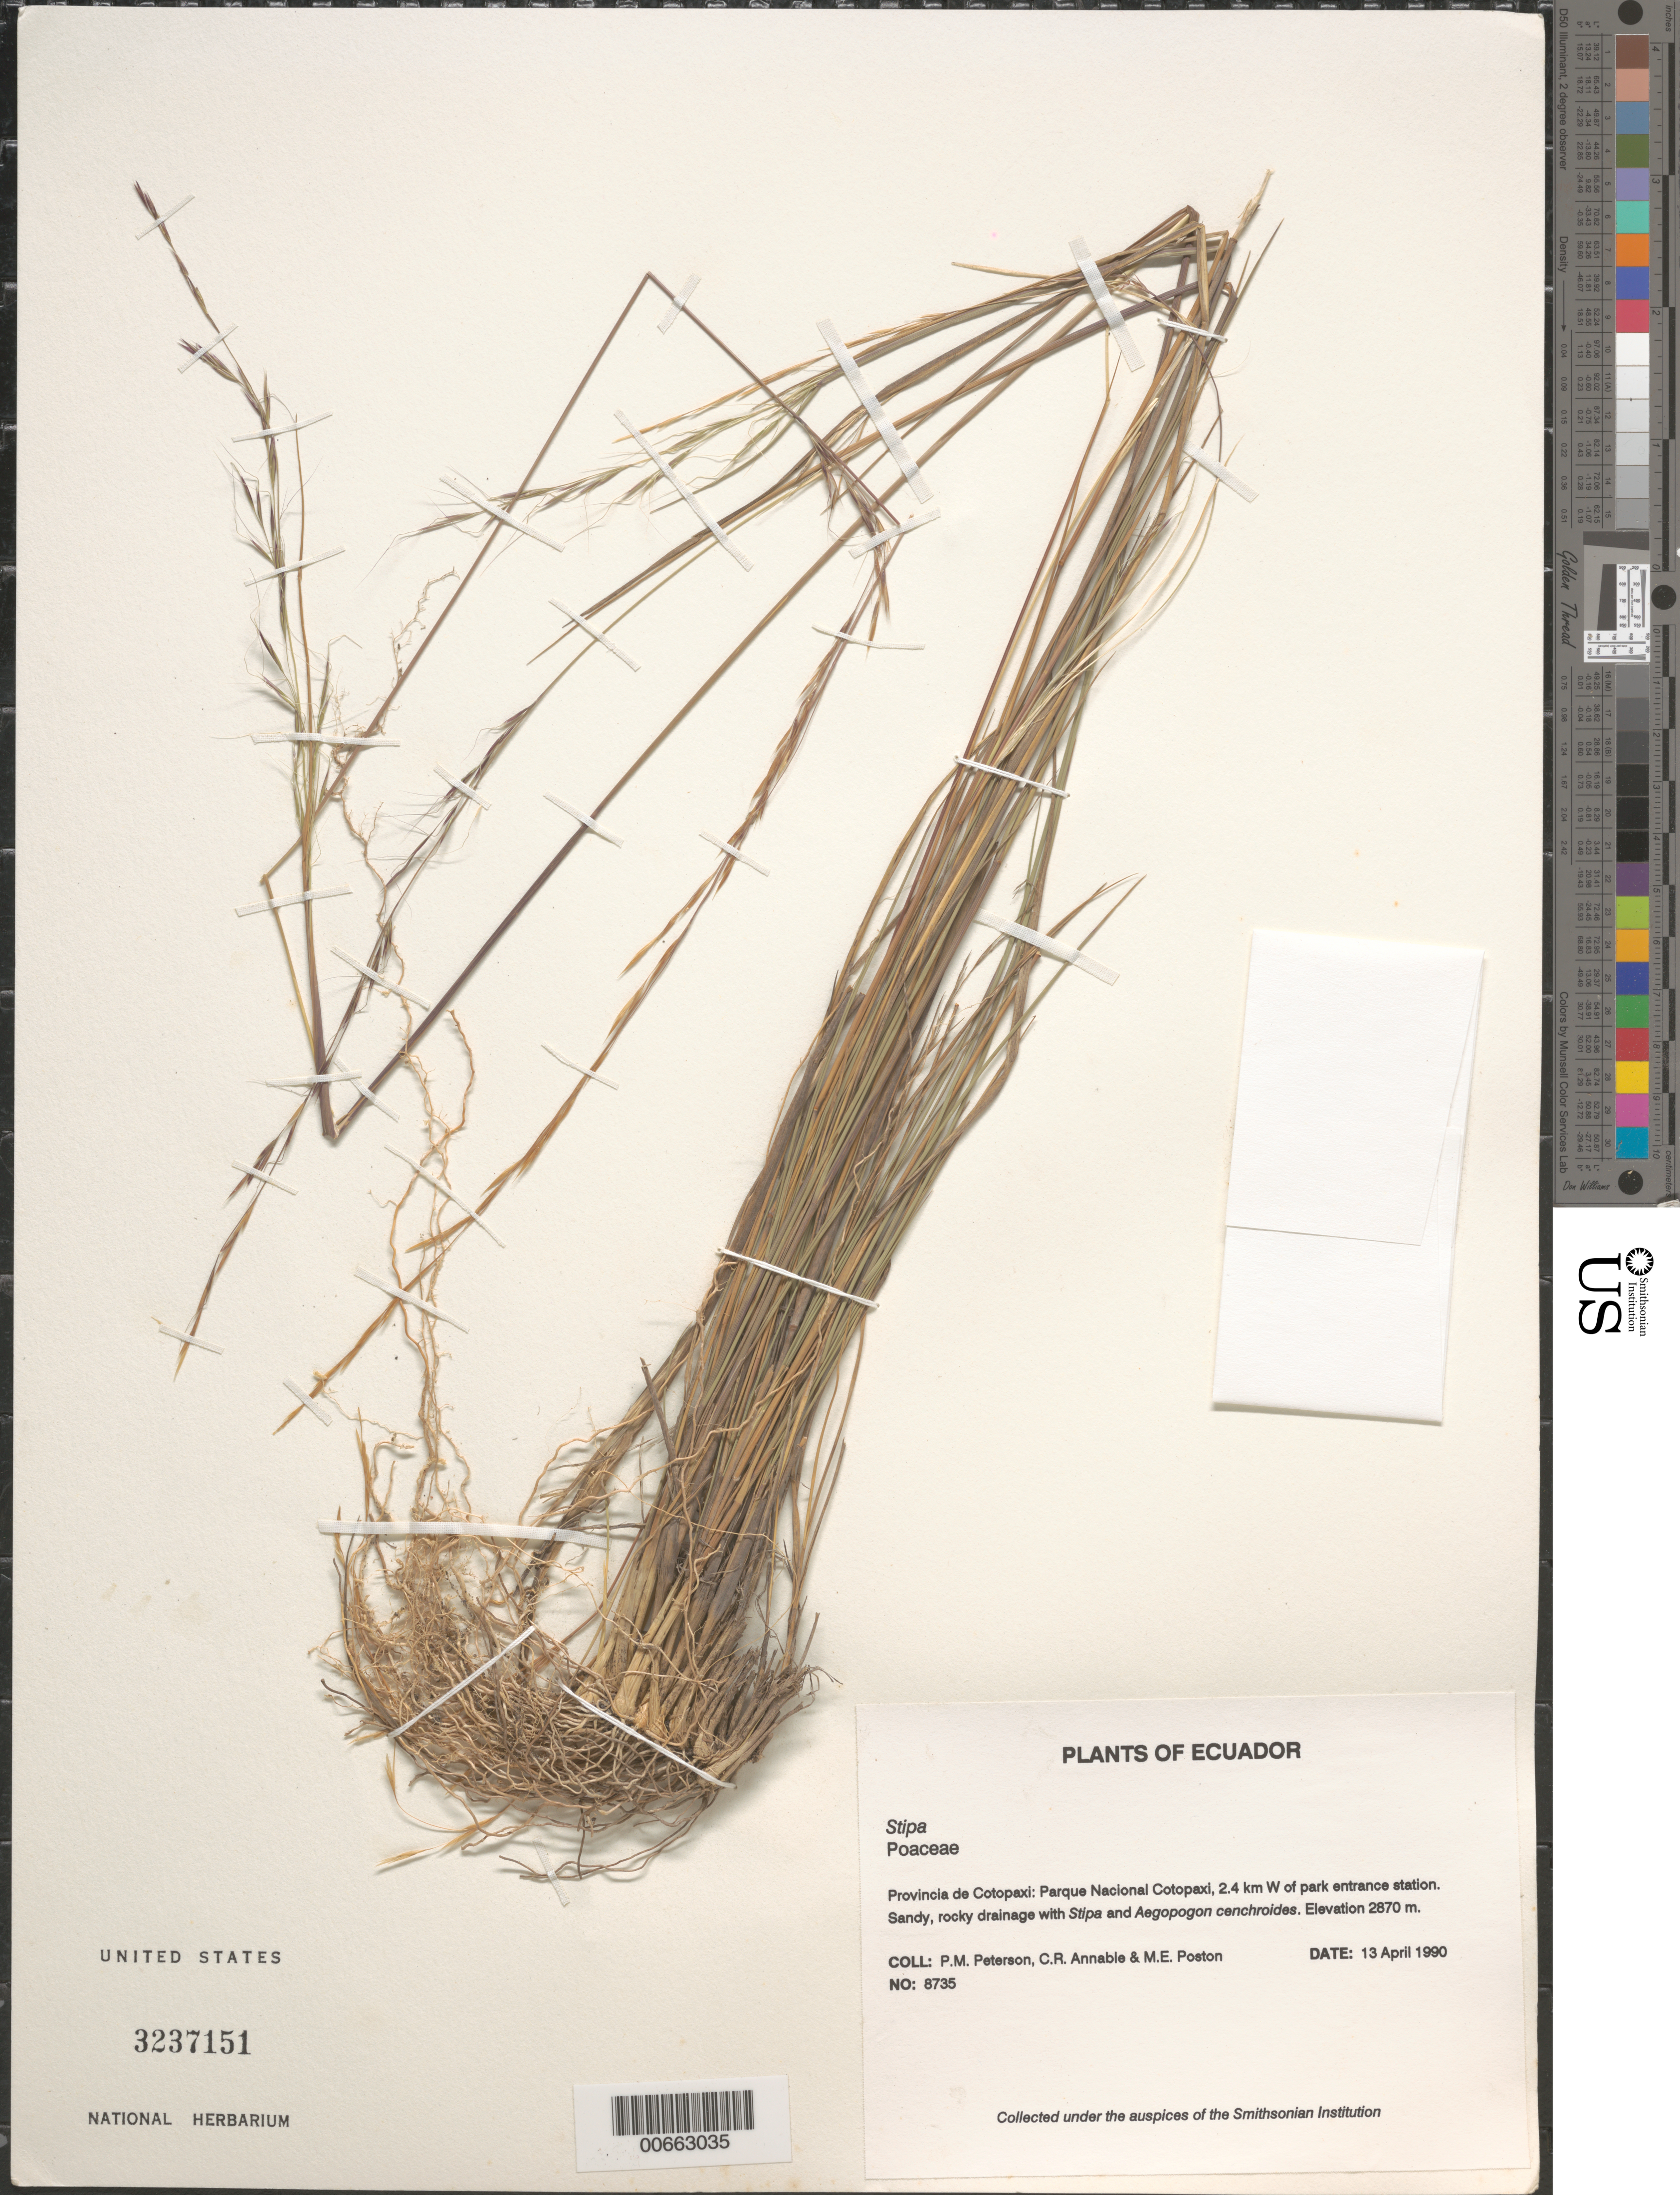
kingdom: Plantae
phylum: Tracheophyta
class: Liliopsida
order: Poales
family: Poaceae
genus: Stipa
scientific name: Stipa sp.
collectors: P. M. Peterson, C. R. Annable & M. Poston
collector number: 08735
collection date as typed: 13 Apr 1990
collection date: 1990-04-13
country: Ecuador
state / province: Cotopaxi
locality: Parque Nacional Cotopaxi, 2.4 km W of park entrance station.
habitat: Sandy, rocky drainage with Stipa and Aegopogon cenchroides.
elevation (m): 2870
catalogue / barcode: US 3237151